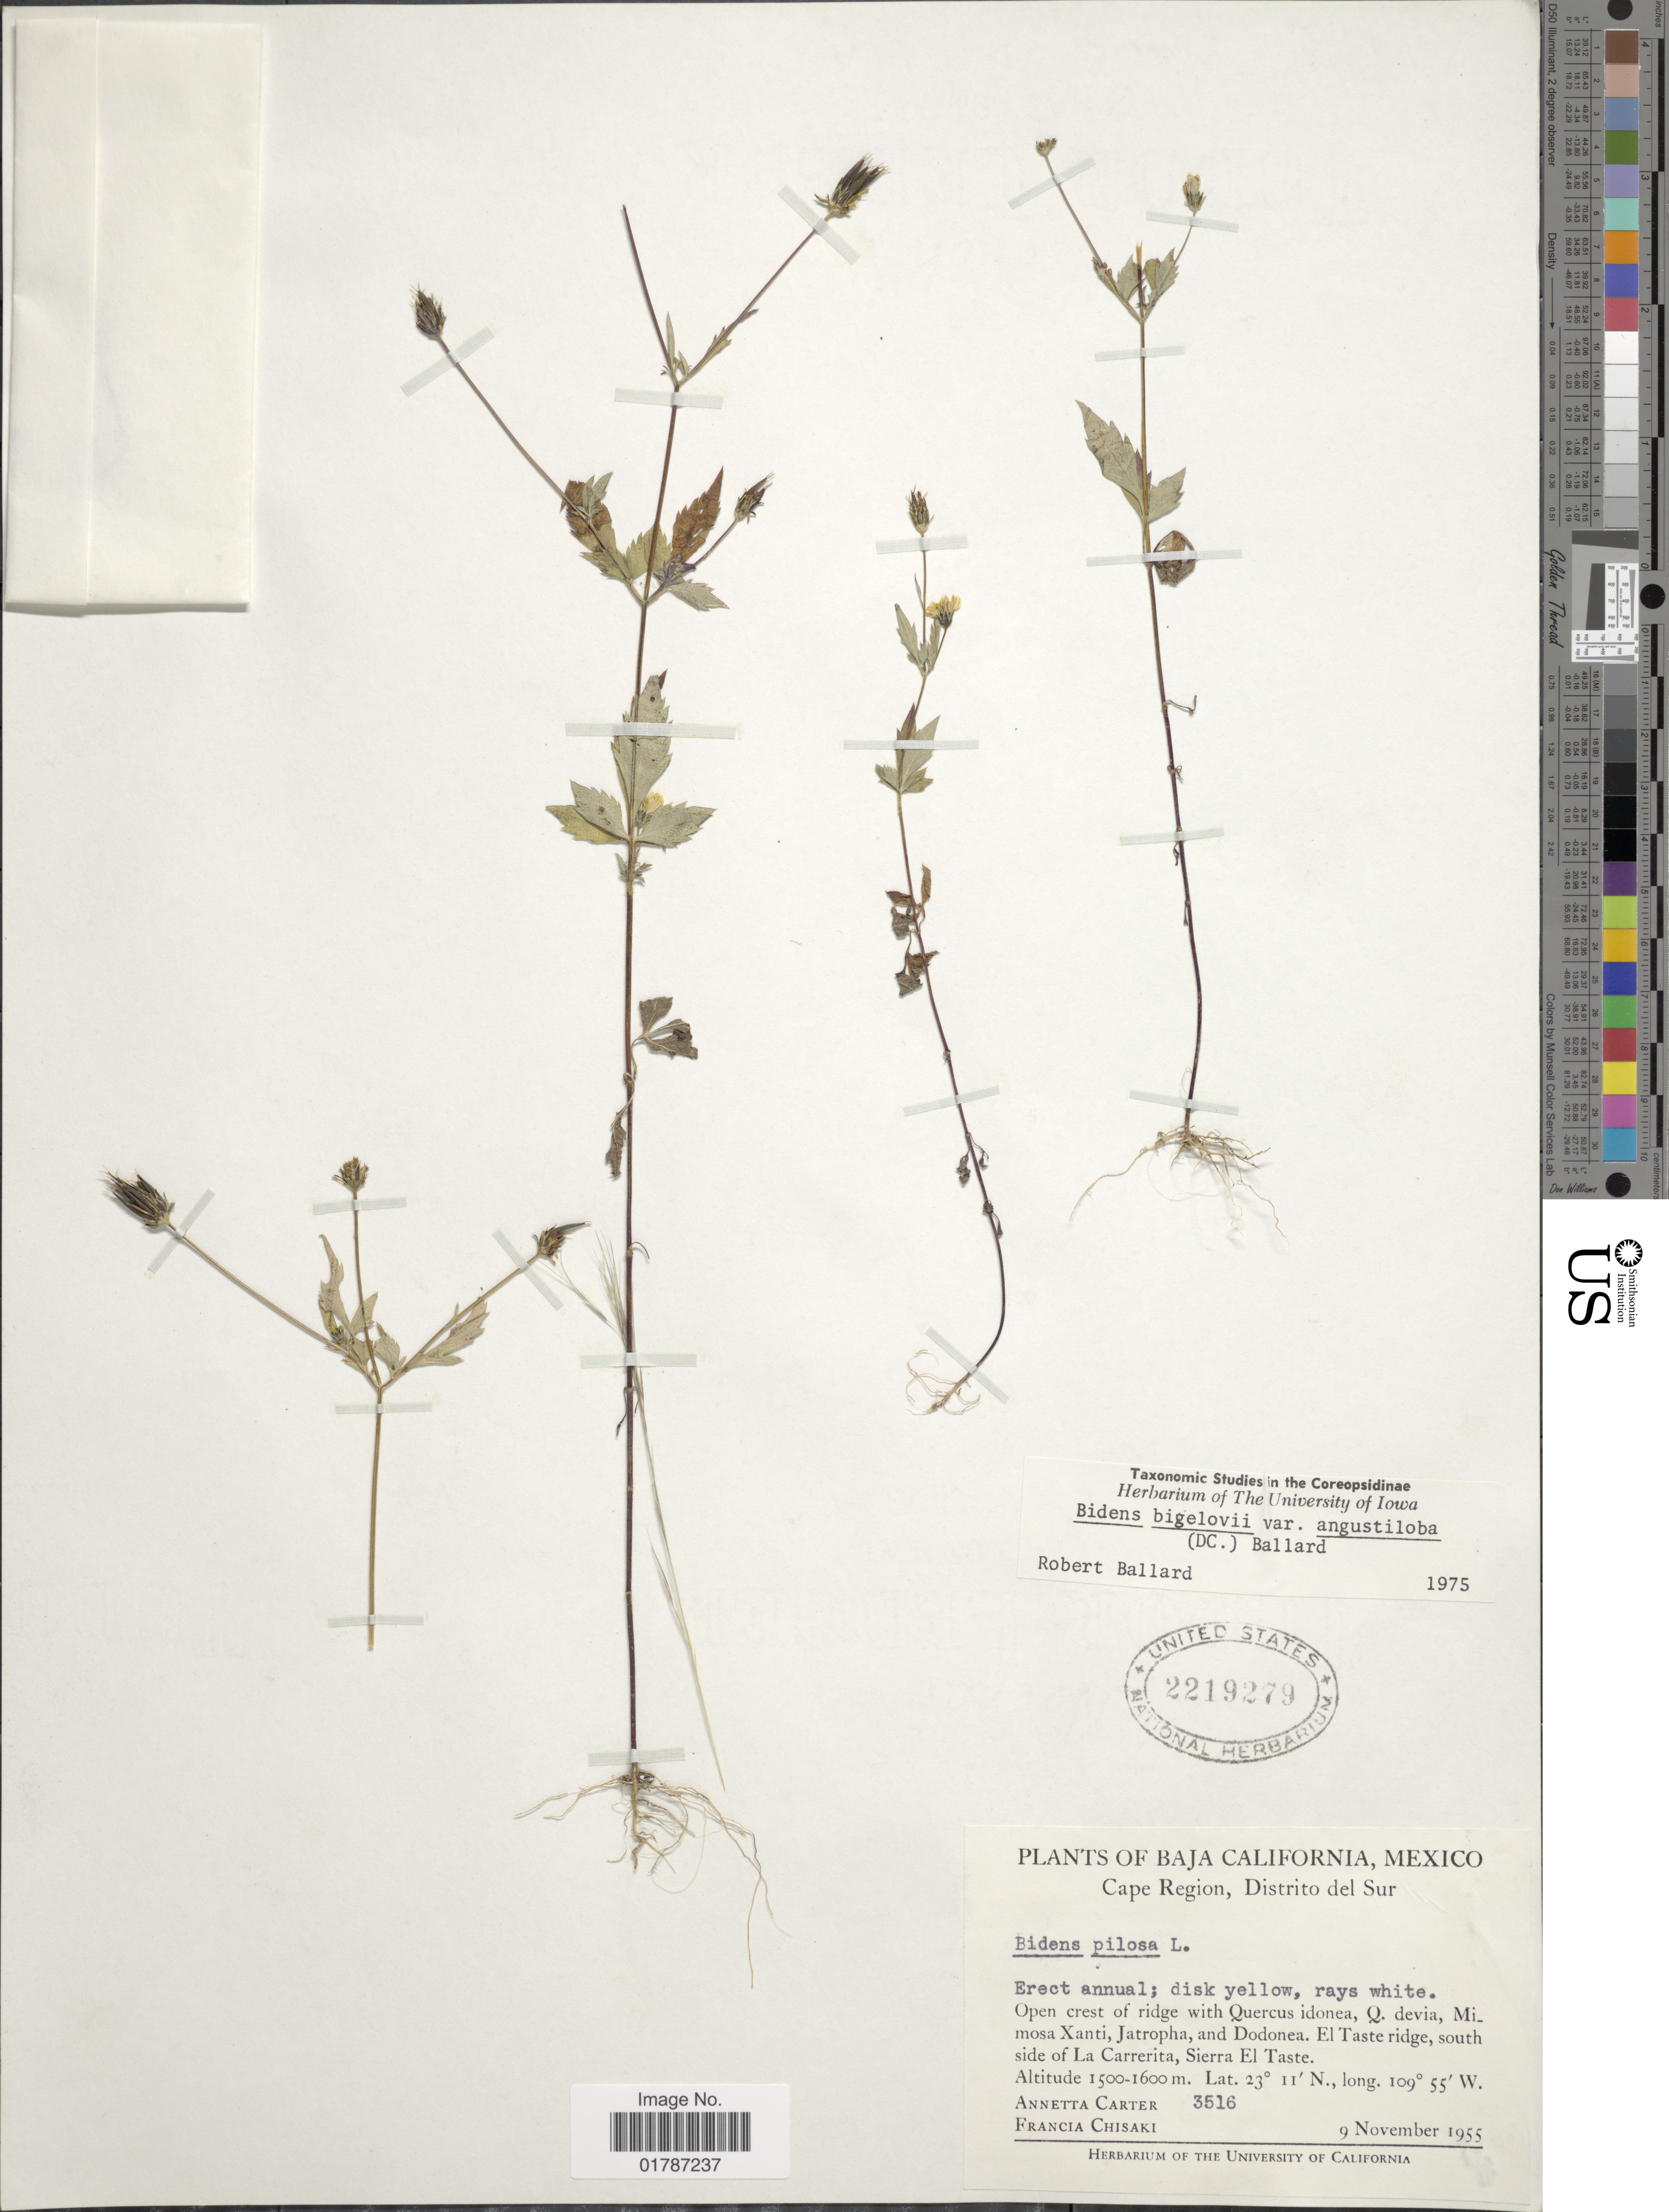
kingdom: Plantae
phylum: Tracheophyta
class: Magnoliopsida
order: Asterales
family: Asteraceae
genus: Bidens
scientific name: Bidens bigelovii var. angustiloba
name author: (DC.) Ballard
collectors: A. Carter & F. Chisaki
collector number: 3516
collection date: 1955-11-09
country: Mexico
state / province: Baja California Sur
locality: Baja California, Mexico, Cape Region, Distrito del Sur, Open crest of ridge, El Taste ridge, southside of La Carrerita, Sierra El Taste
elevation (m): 1500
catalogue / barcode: US 2219279